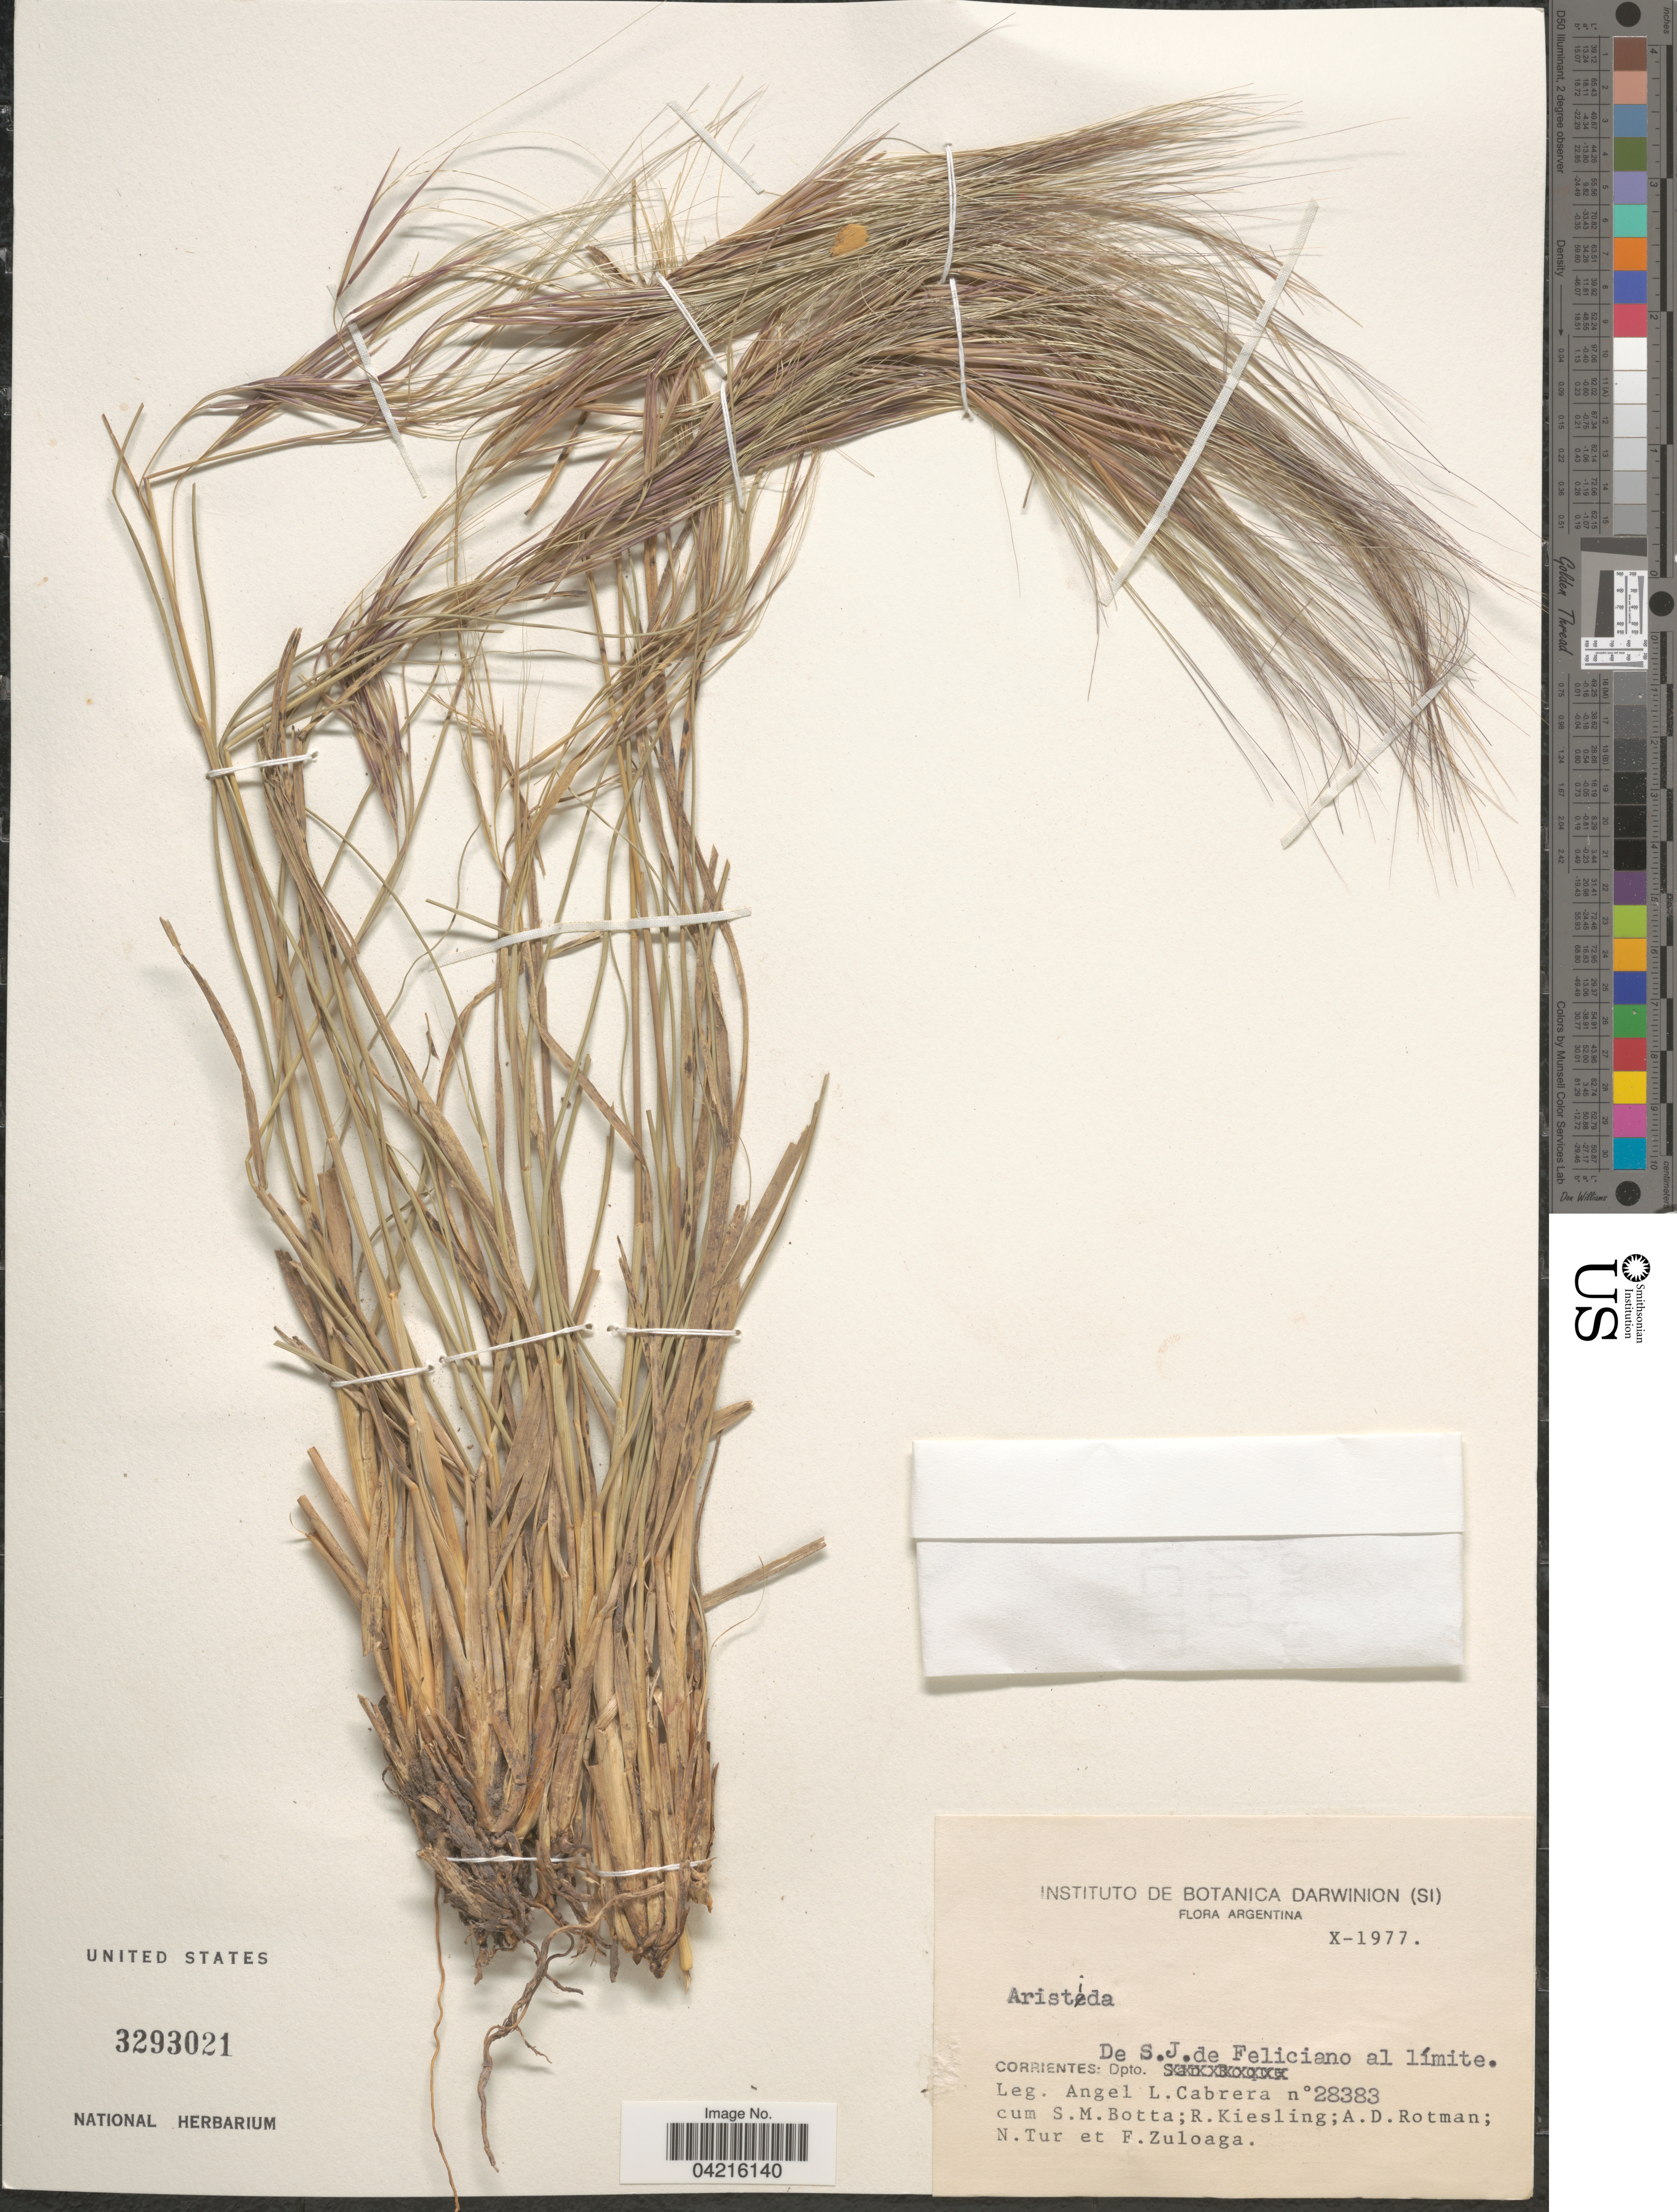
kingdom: Plantae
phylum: Tracheophyta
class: Liliopsida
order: Poales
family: Poaceae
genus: Aristida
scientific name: Aristida sp.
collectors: A. L. Cabrera, S. Botta, R. Kiesling, A. D. Rotman & et al.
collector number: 28383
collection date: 1977-10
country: Argentina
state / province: Corrientes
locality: Dpto. De S. J. de Feliciano al límite.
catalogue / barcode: US 3293021